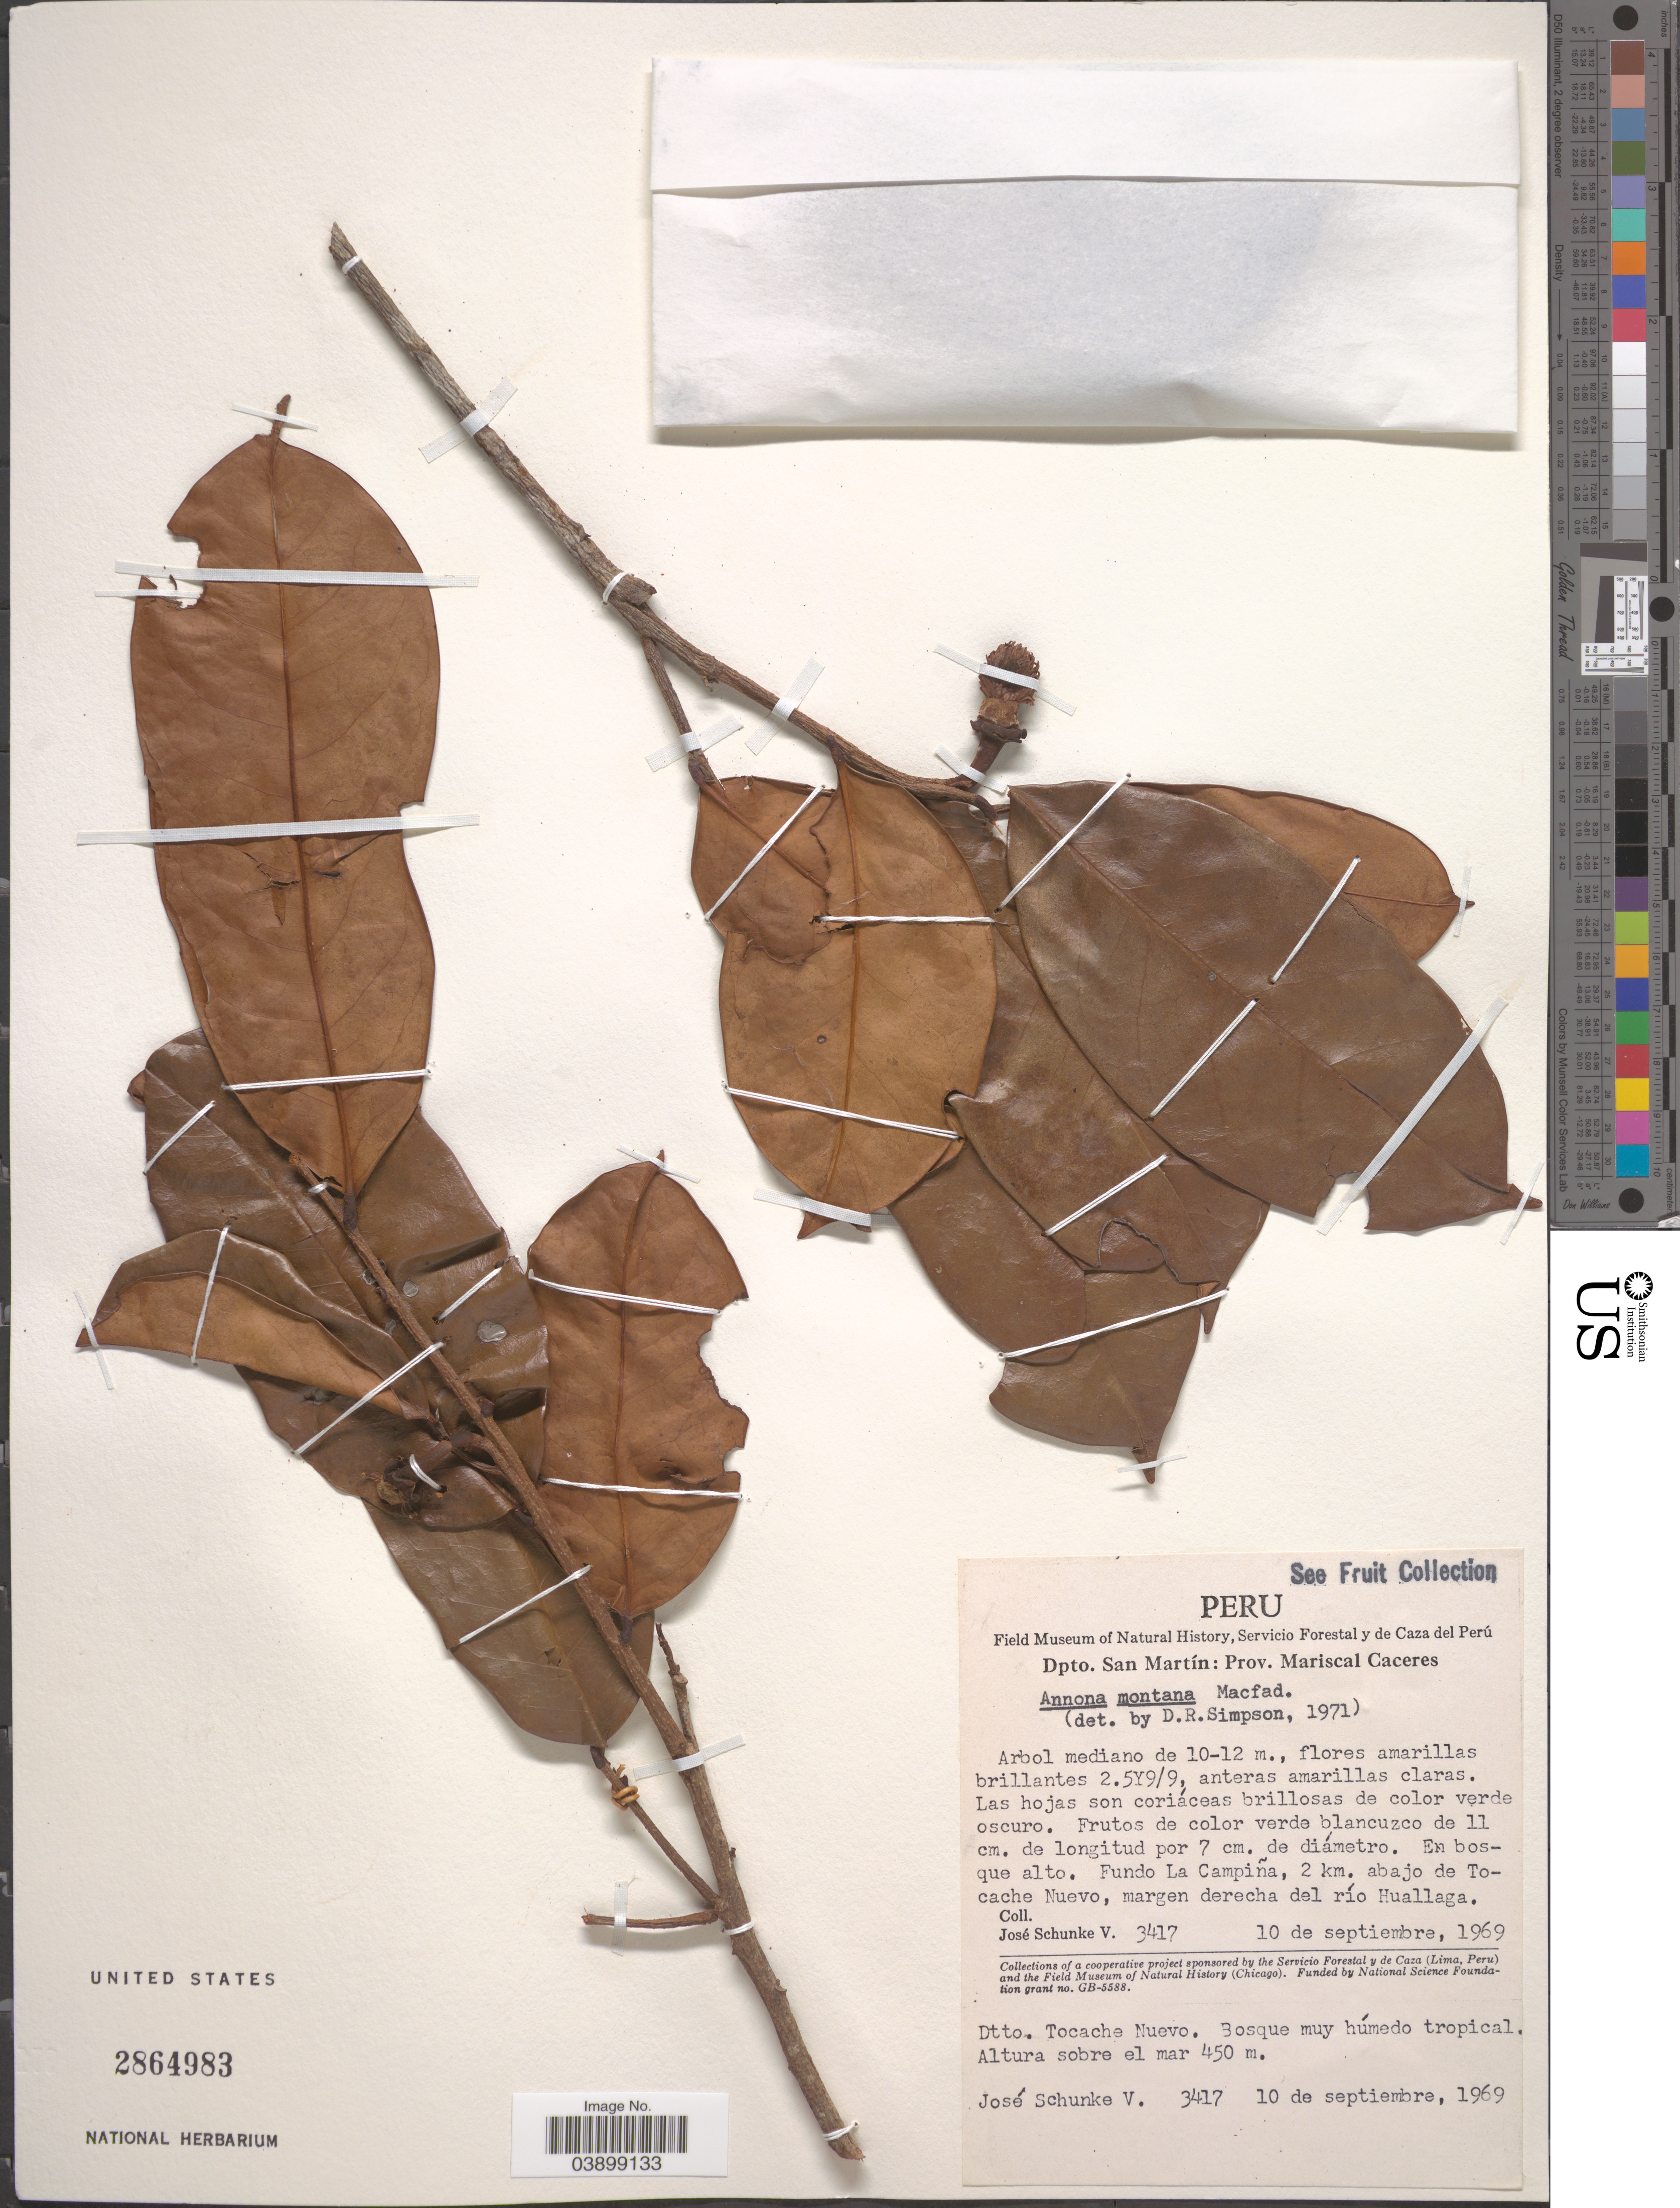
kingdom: Plantae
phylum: Tracheophyta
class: Magnoliopsida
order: Magnoliales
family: Annonaceae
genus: Annona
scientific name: Annona montana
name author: Macfad.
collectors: J. Schunke Vigo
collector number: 3417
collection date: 1969-09-10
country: Peru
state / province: San Martín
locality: Dpto. San Martín: Prov. Mariscal Caceres. Fundo La Campiña, 2 km. abajo de Tocache Nuevo, margen derecha del río Huallaga. Dtto. Tocache Nuevo.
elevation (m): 450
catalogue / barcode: US 2864983